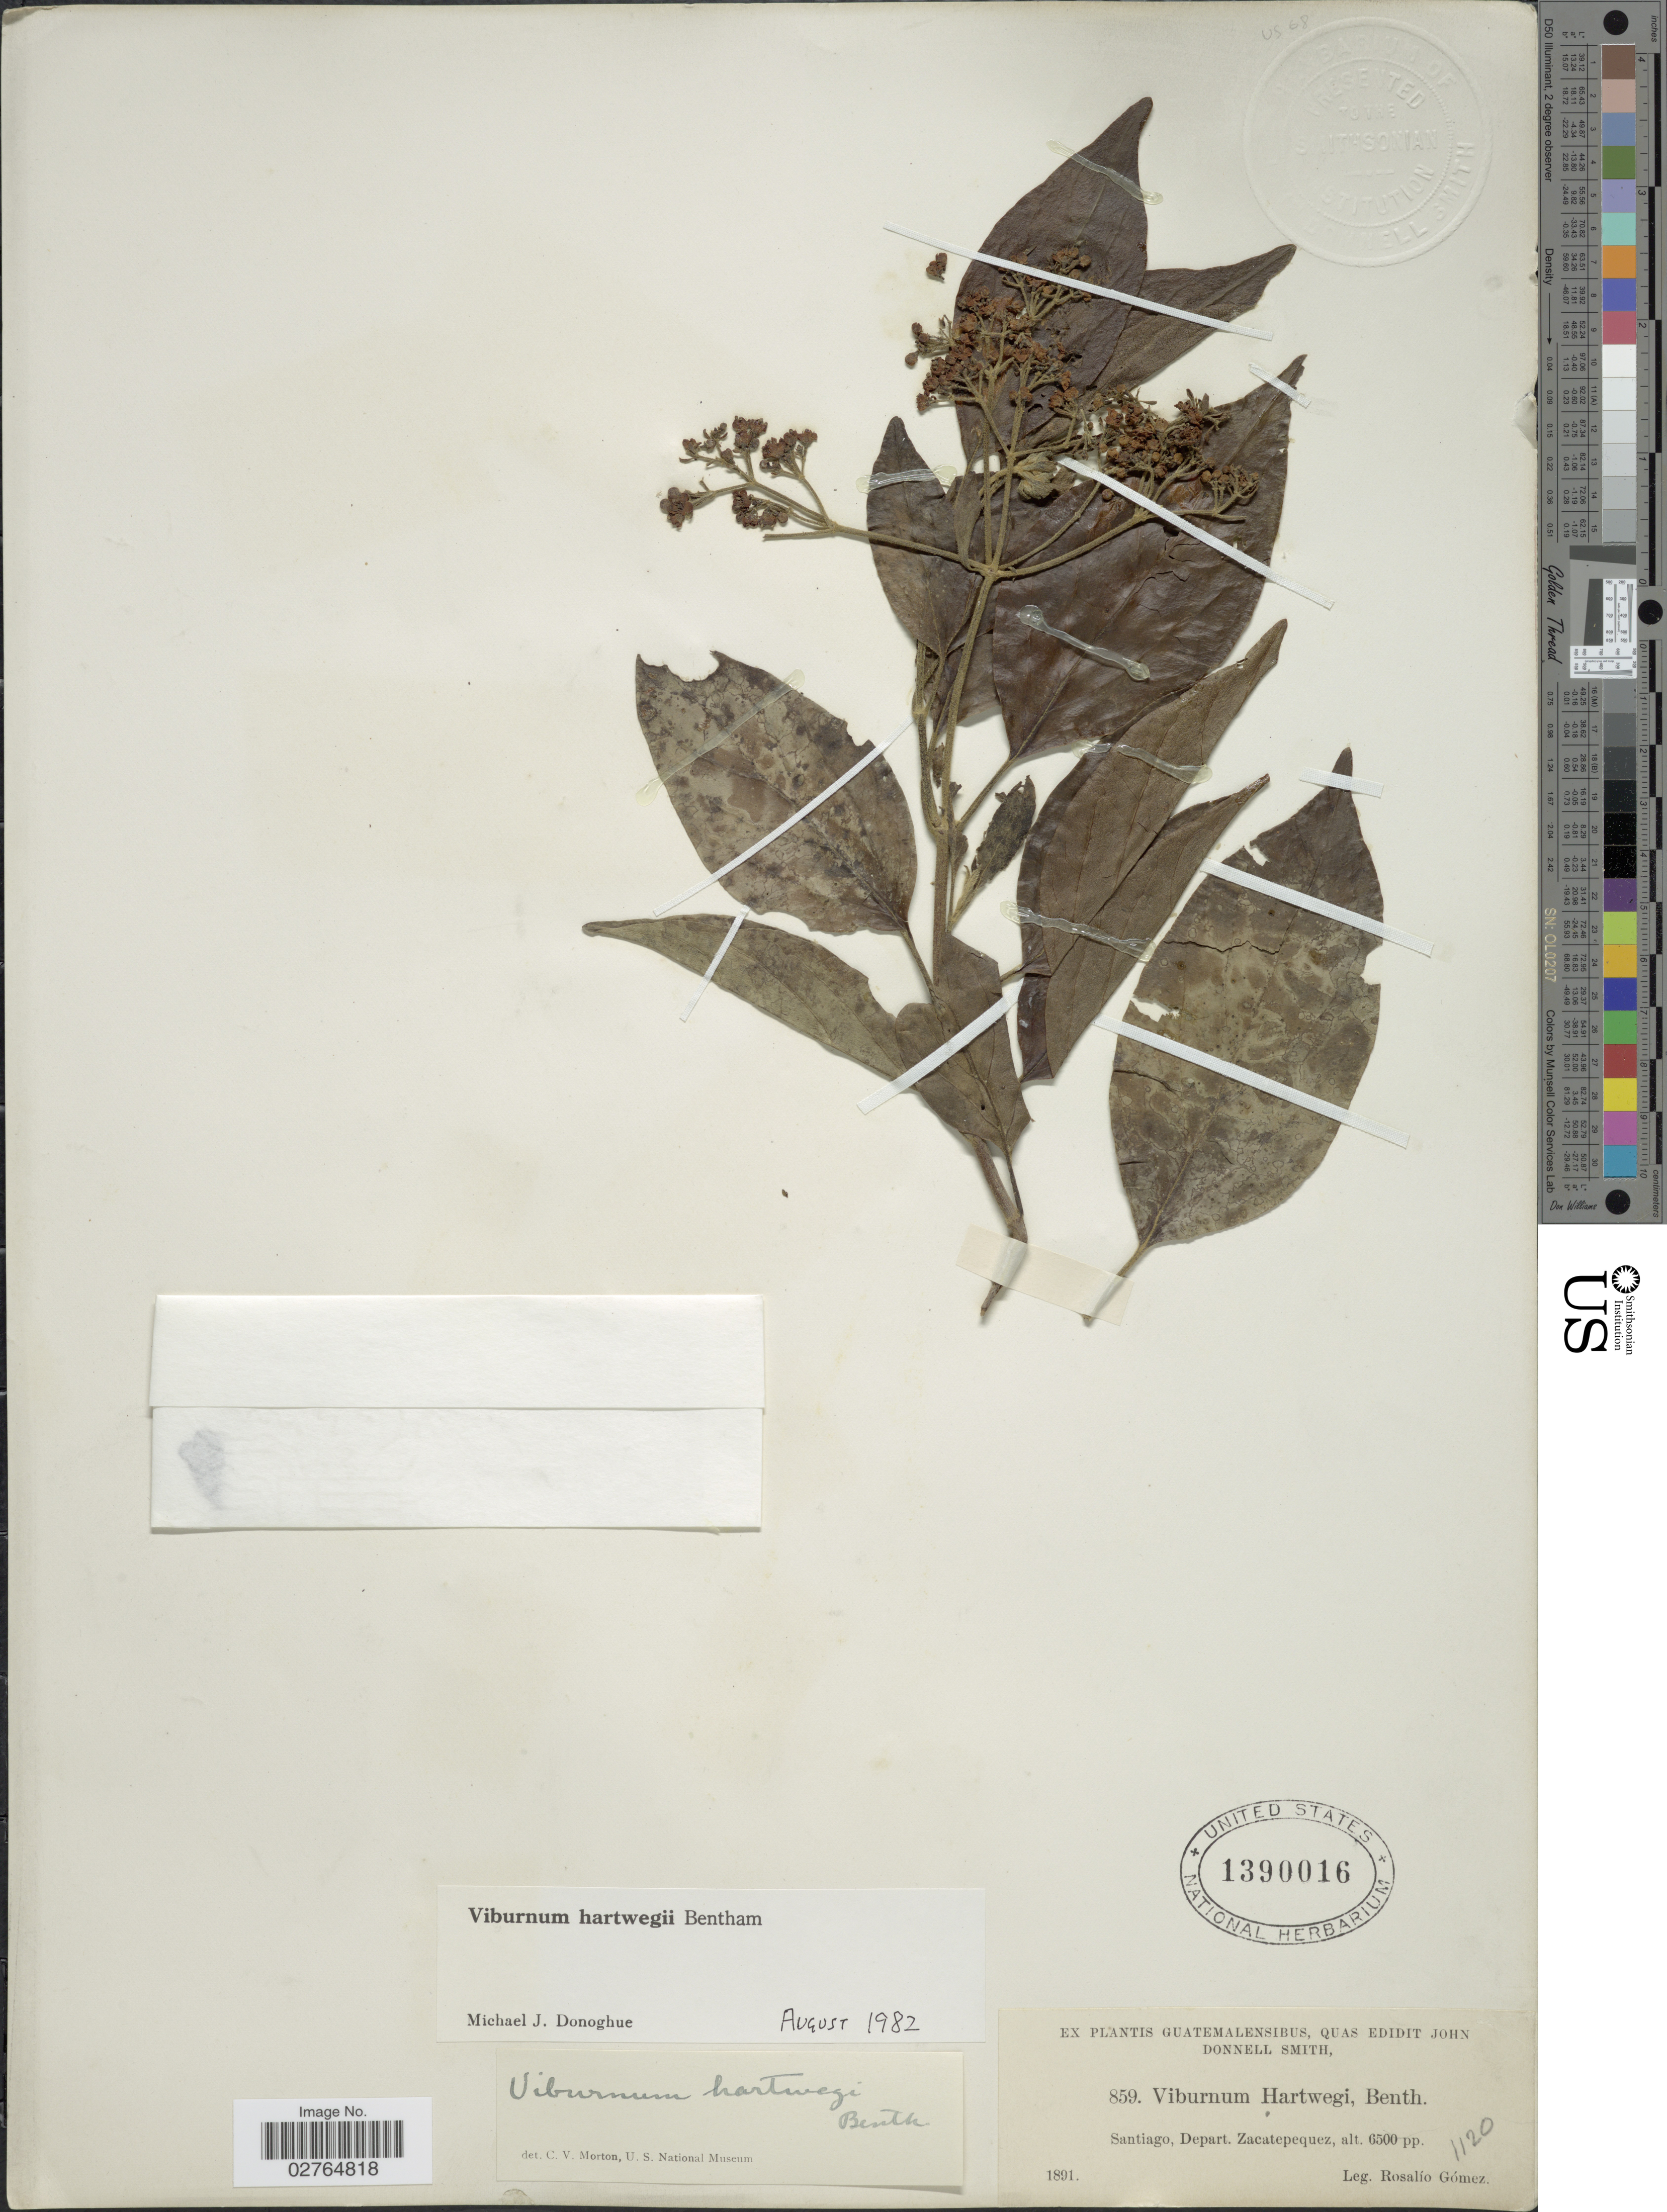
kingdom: Plantae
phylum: Tracheophyta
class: Magnoliopsida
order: Dipsacales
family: Viburnaceae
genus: Viburnum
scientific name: Viburnum hartwegii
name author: Benth.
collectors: R. Gómez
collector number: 859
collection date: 1891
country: Guatemala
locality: Santiago. Depart. Zacatepequez.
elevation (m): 1981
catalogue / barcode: US 1390016